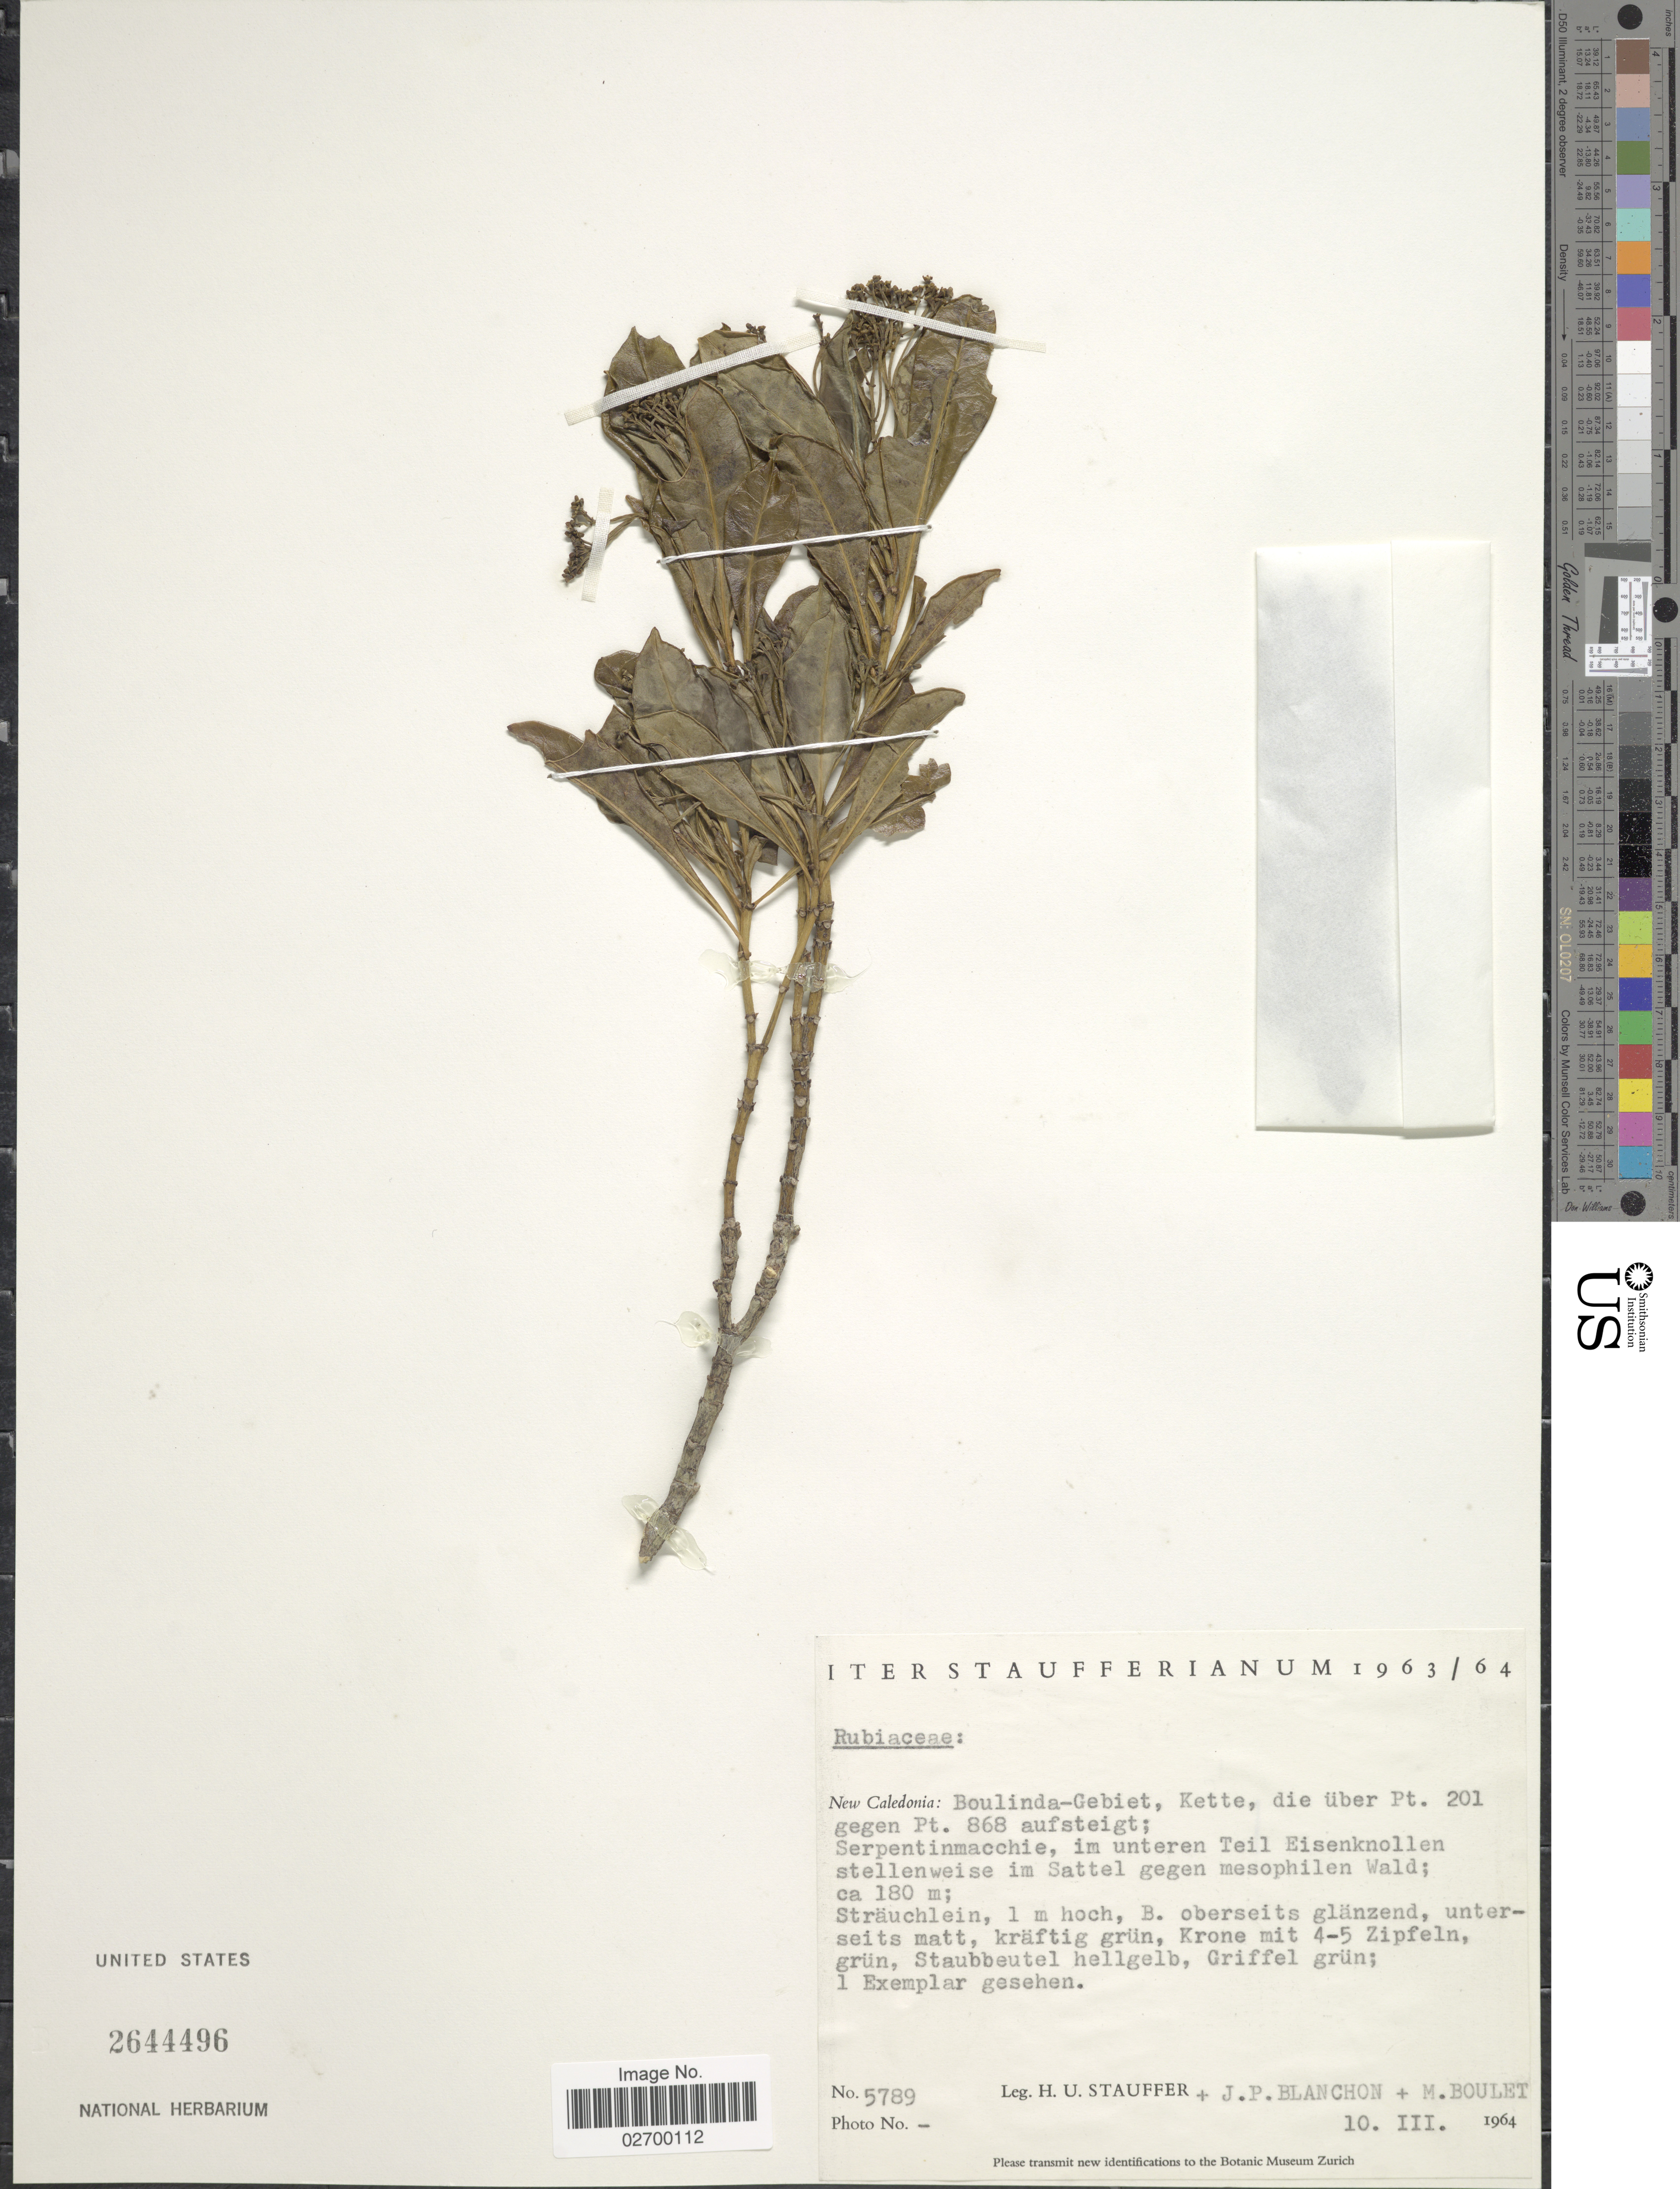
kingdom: Plantae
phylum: Tracheophyta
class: Magnoliopsida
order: Gentianales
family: Rubiaceae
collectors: H. U. Stauffer, J. Blanchon & M. Boulet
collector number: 5789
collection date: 1964-03-10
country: New Caledonia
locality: Boulinda-Gebiet, Kette, die uber Pt. 201 gegen Pt. 868 aufsteigt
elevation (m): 180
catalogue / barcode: US 2644496